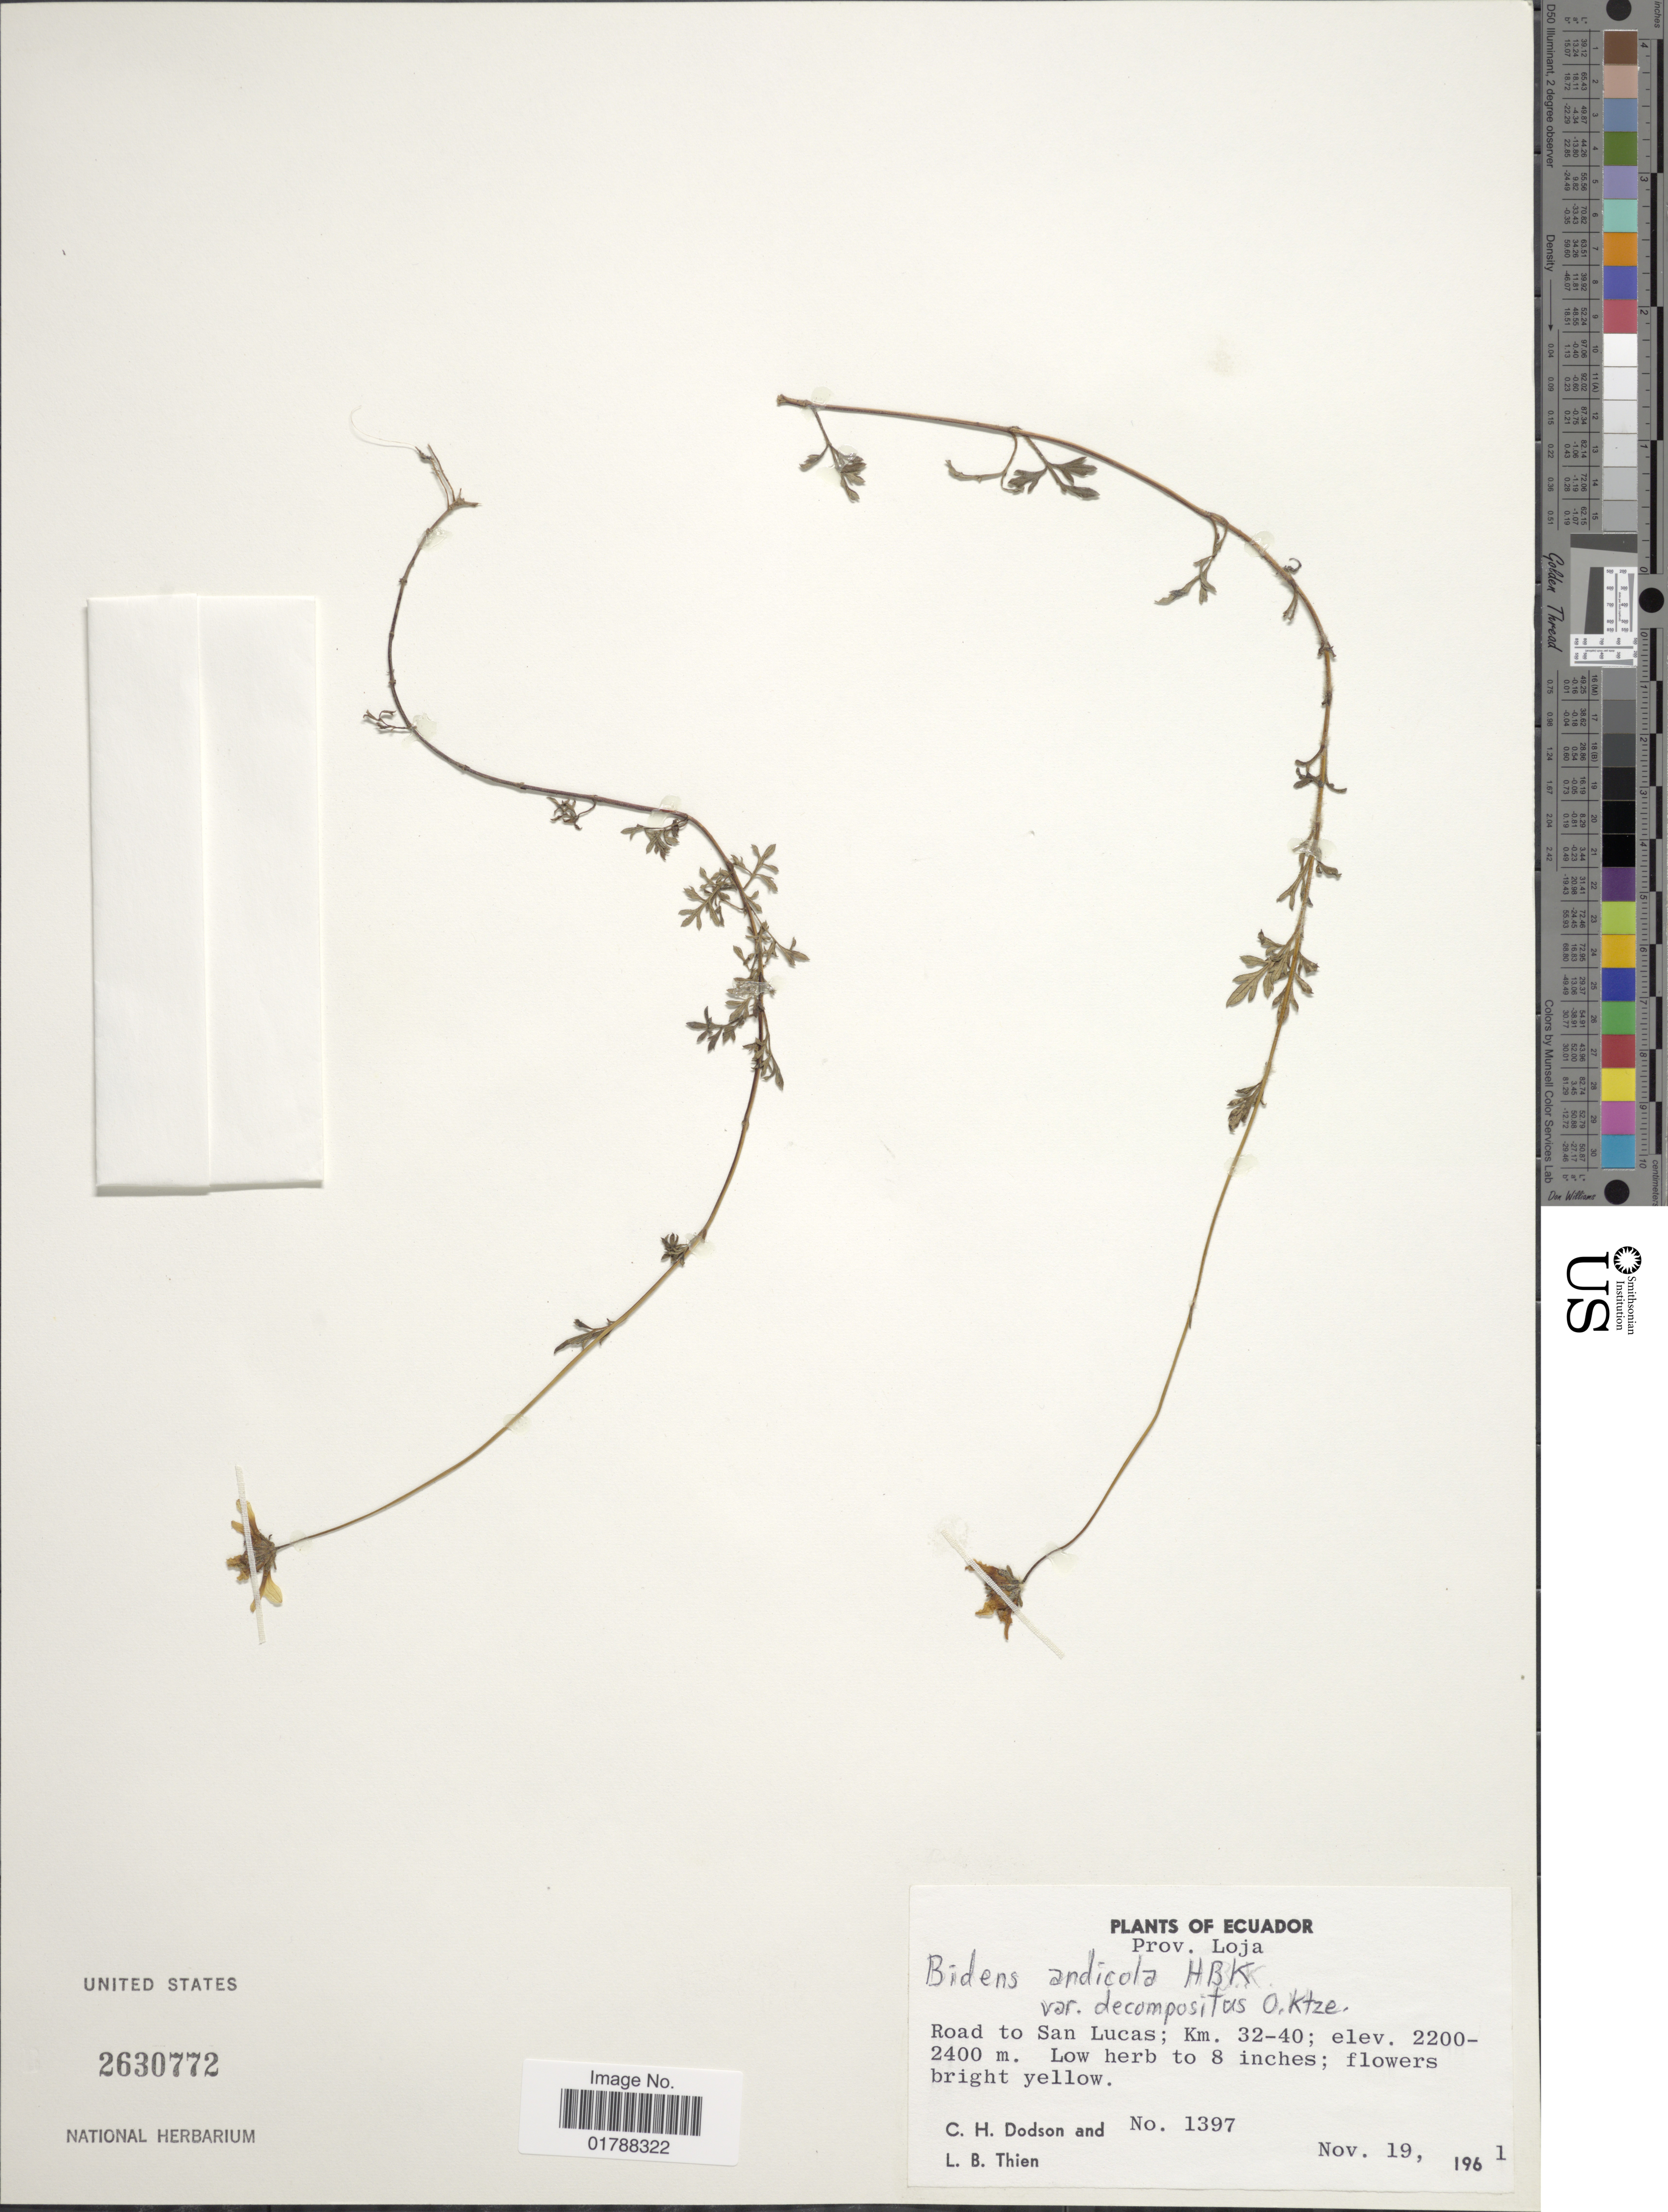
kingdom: Plantae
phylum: Tracheophyta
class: Magnoliopsida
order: Asterales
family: Asteraceae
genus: Bidens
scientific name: Bidens andicola var. decomposita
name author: Kuntze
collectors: C. H. Dodson & L. Thien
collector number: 1397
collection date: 1961-11-19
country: Ecuador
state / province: Loja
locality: Road to San Lucas; Km. 32-40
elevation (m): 2200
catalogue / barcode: US 2630772